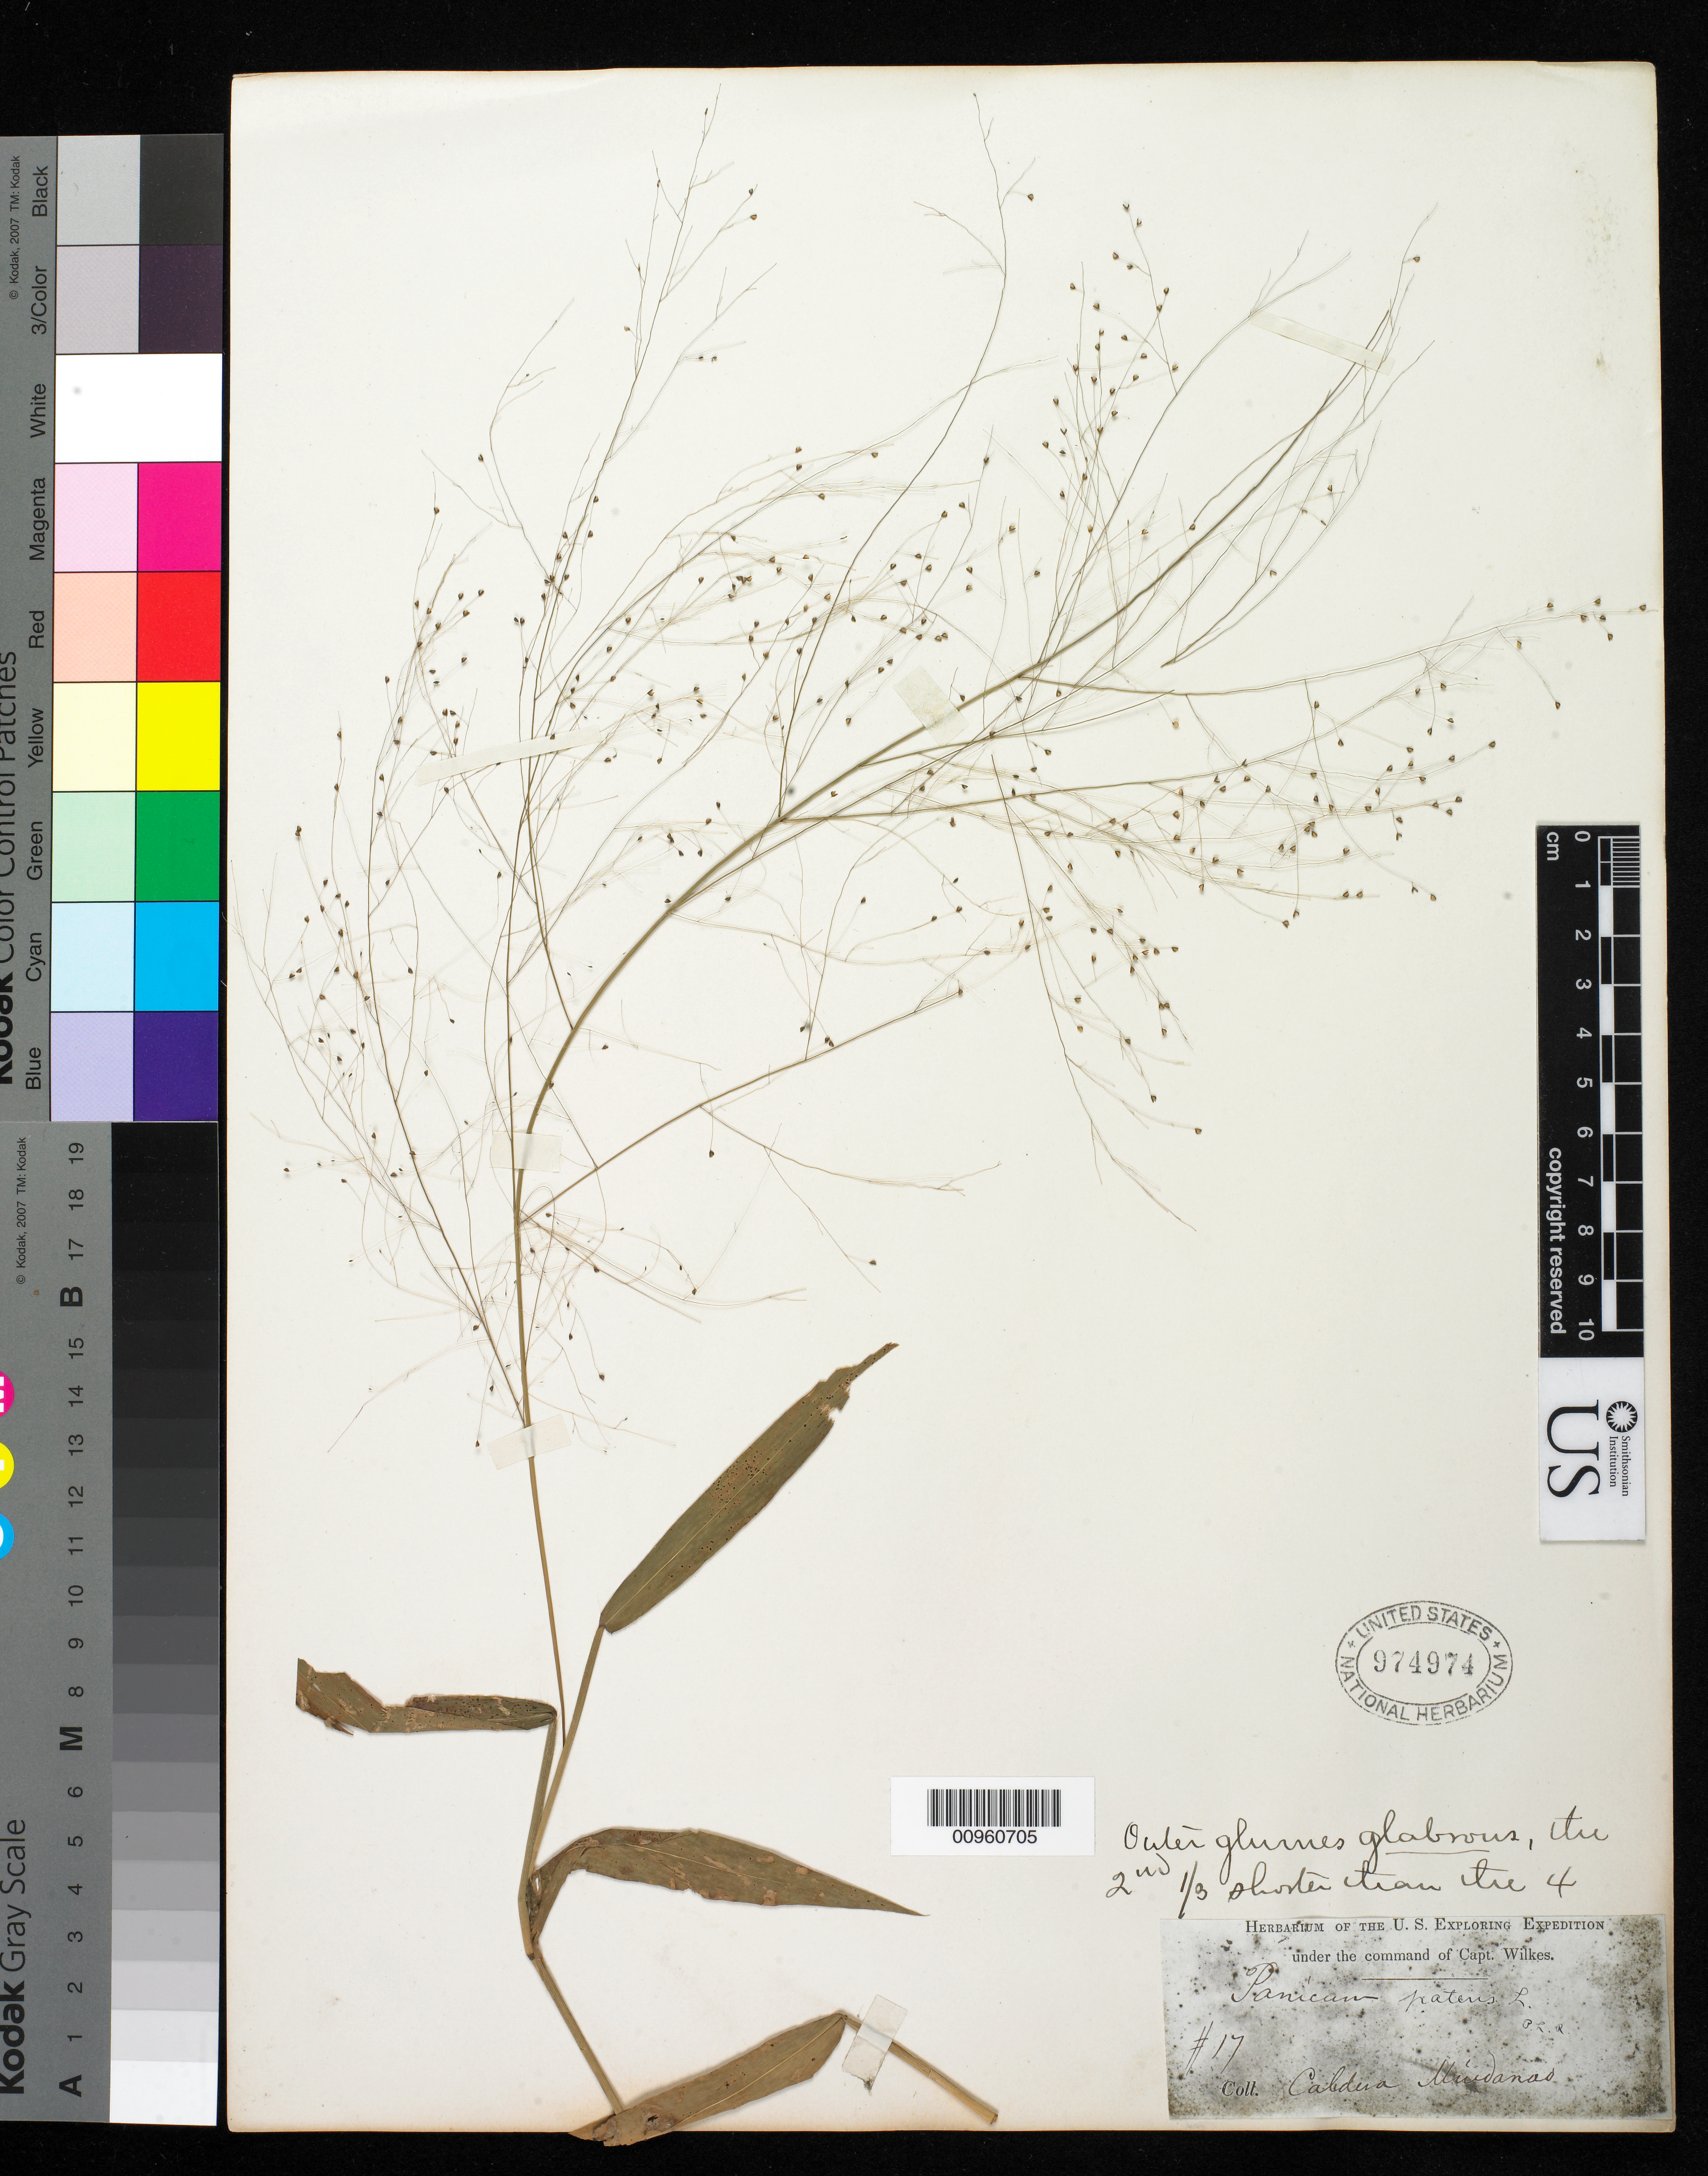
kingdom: Plantae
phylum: Tracheophyta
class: Liliopsida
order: Poales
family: Poaceae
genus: Cyrtococcum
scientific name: Cyrtococcum patens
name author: (L.) A. Camus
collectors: Wilkes Explor. Exped.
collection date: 1838/1842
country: Philippines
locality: Mindanao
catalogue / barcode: US 974974